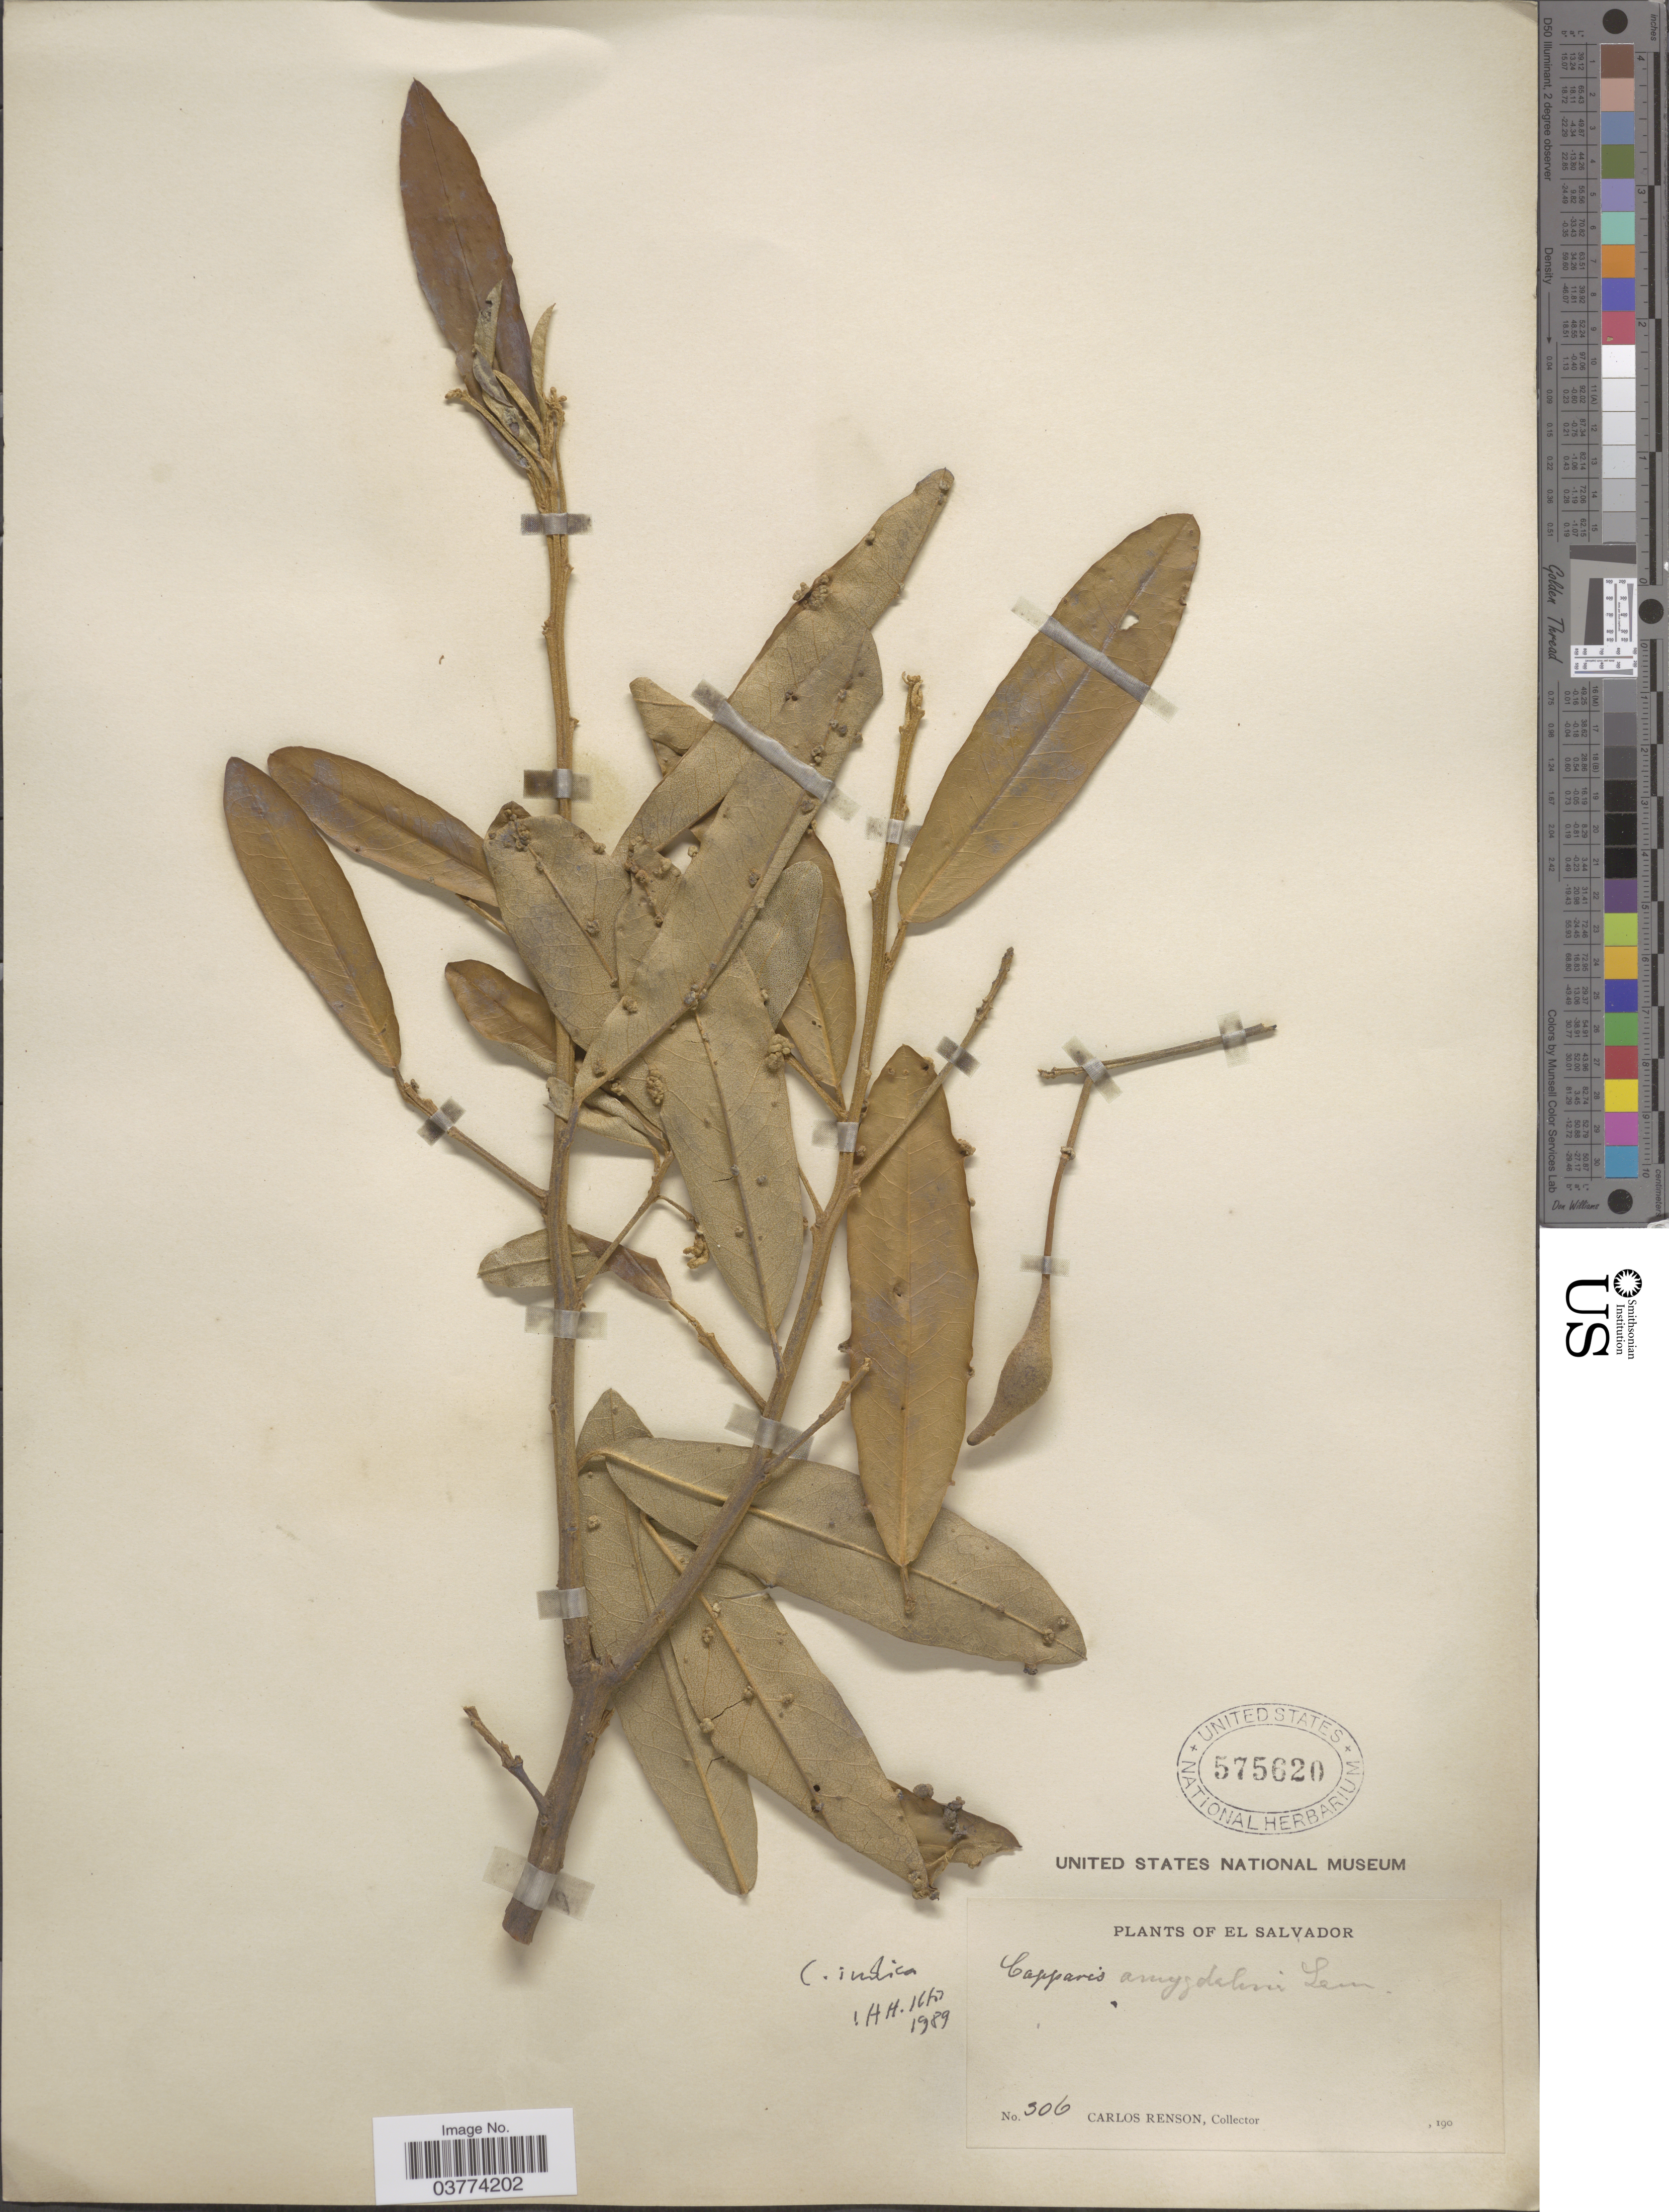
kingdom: Plantae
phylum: Tracheophyta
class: Magnoliopsida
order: Brassicales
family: Capparaceae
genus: Quadrella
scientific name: Quadrella indica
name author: (L.) Iltis & Cornejo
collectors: C. Renson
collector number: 306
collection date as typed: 190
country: El Salvador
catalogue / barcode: US 575620